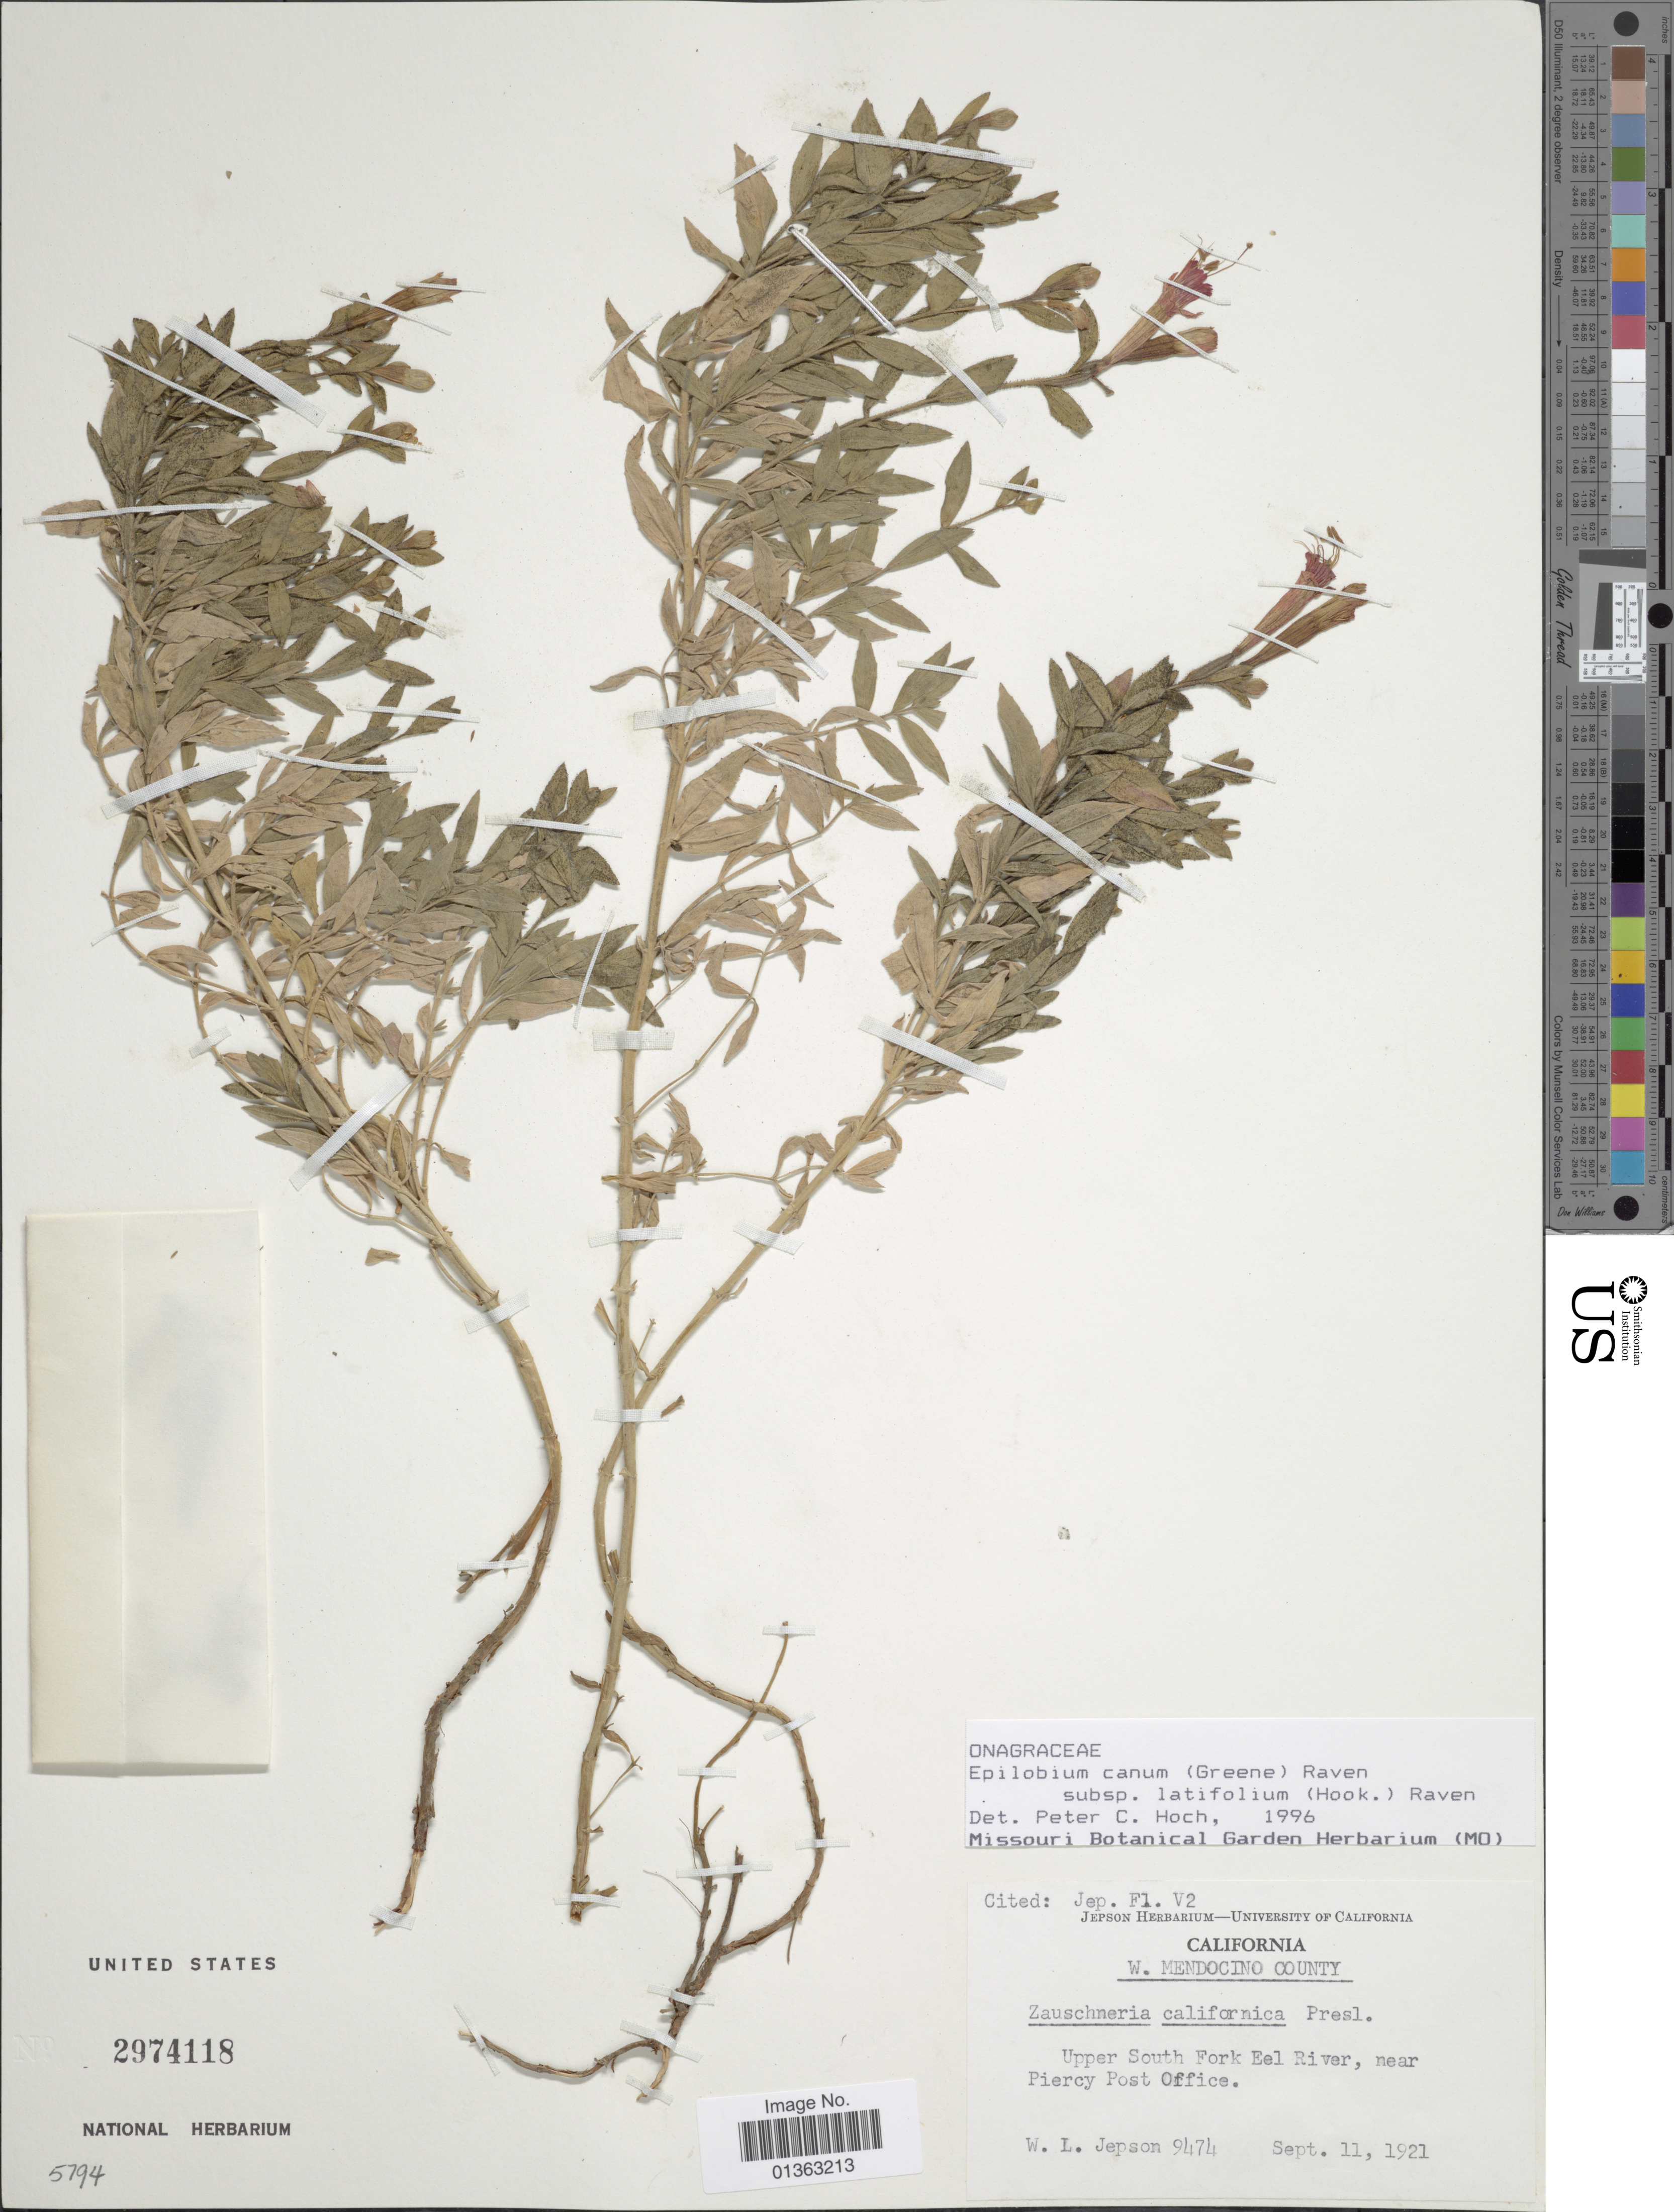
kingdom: Plantae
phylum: Tracheophyta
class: Magnoliopsida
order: Myrtales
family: Onagraceae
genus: Epilobium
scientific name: Epilobium canum subsp. latifolium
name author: (Hook.) P.H. Raven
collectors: W. L. Jepson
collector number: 9474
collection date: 1921-09-11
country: United States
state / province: California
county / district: Mendocino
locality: W. Mendocino County. Upper South Fork Eel River, near Piercy Post Office.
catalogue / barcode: US 2974118